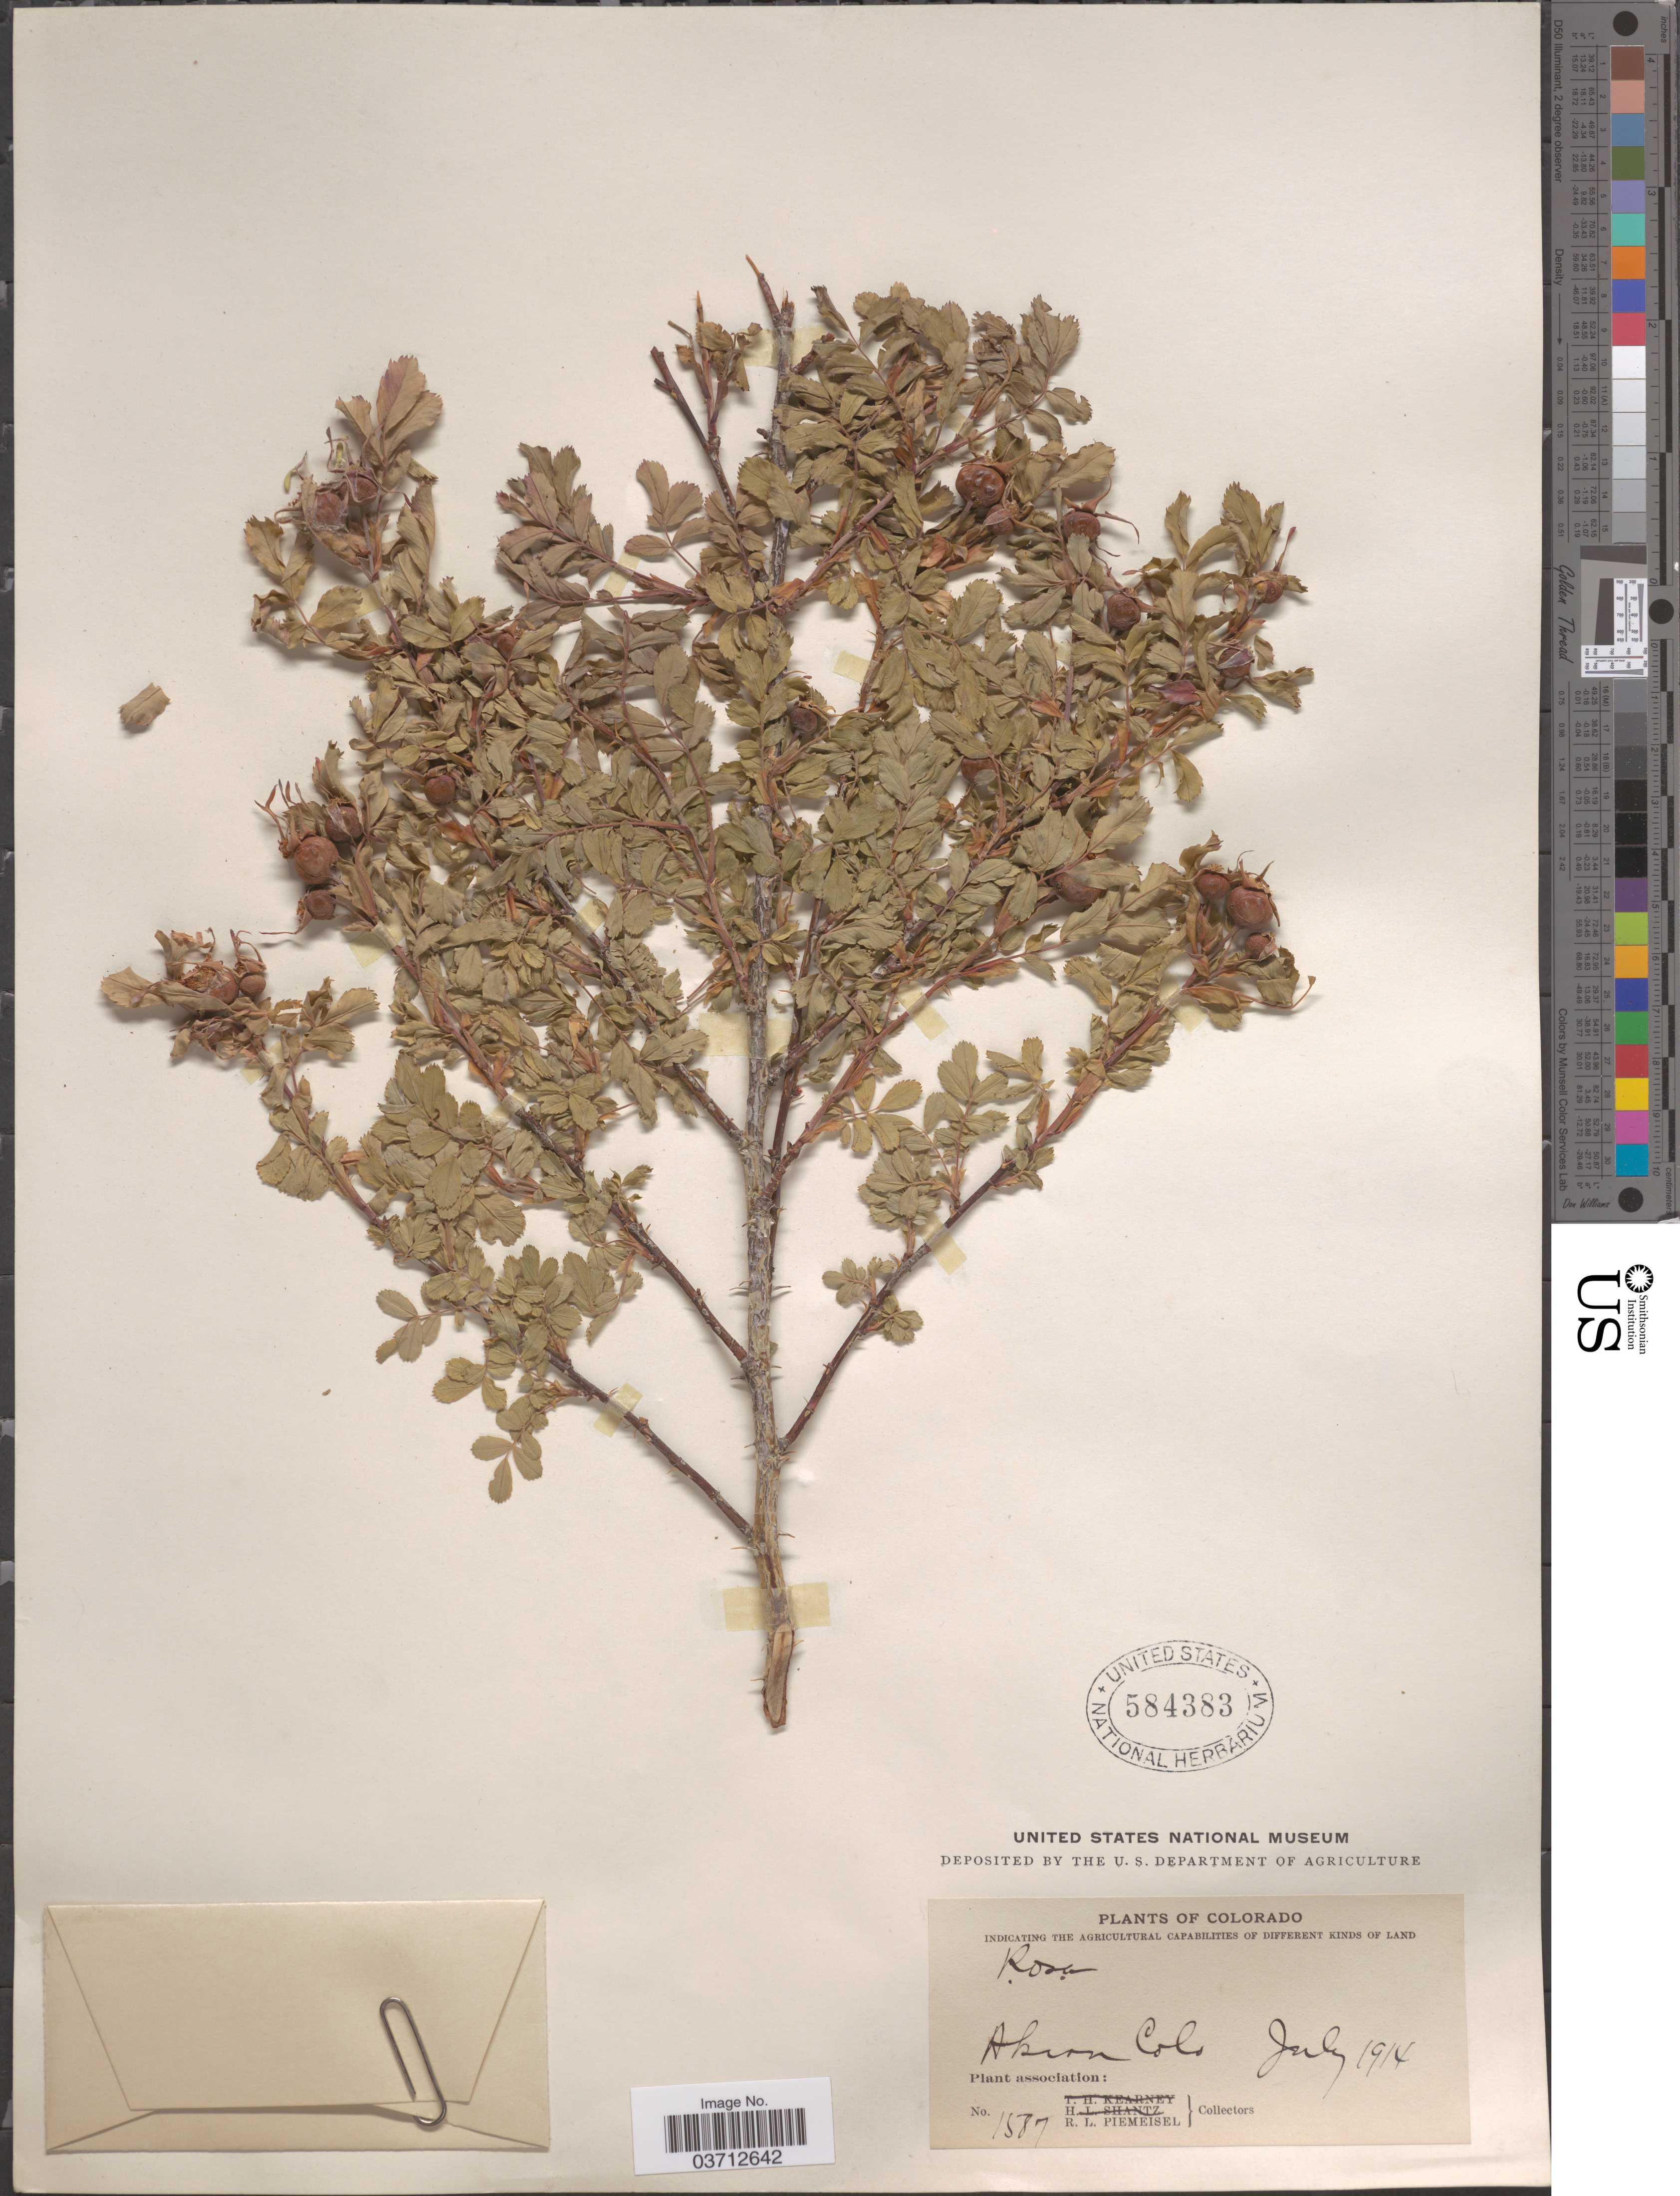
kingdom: Plantae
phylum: Tracheophyta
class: Magnoliopsida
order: Rosales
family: Rosaceae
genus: Rosa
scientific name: Rosa sp.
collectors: R. L. Piemeisel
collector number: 1587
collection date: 1914-07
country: United States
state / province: Colorado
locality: Akron.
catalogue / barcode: US 584383